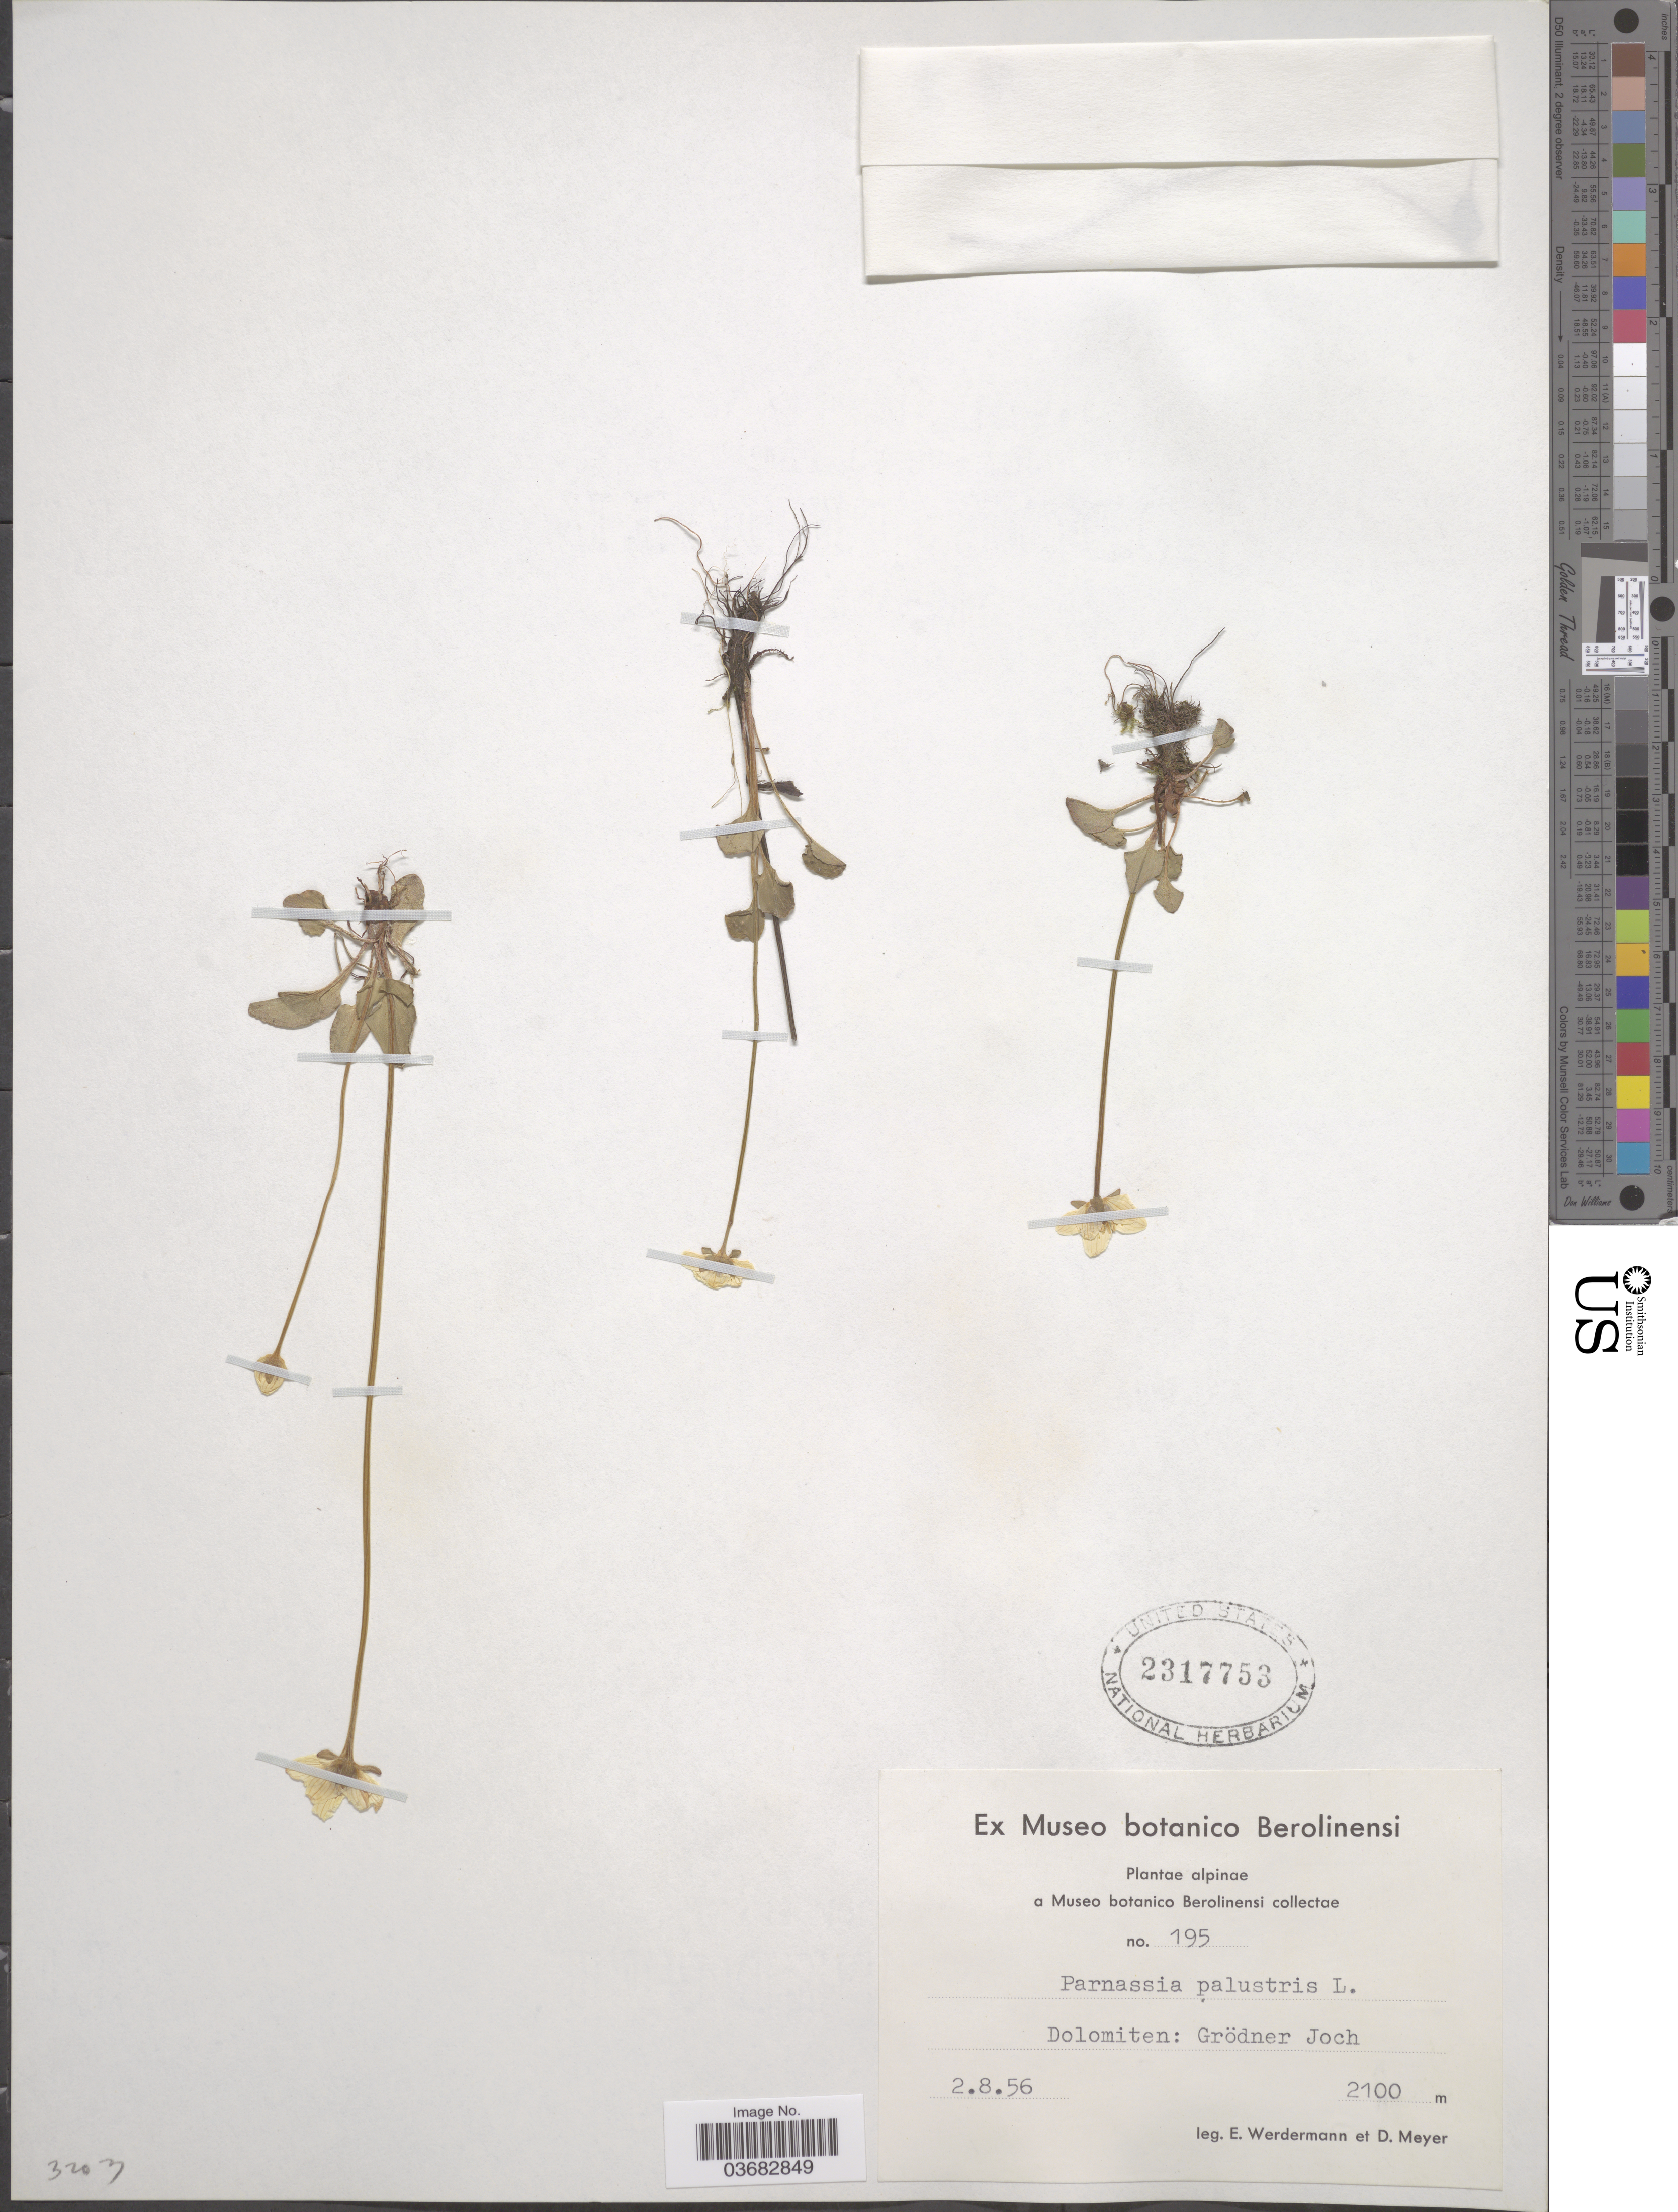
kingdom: Plantae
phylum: Tracheophyta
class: Magnoliopsida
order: Celastrales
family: Parnassiaceae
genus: Parnassia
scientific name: Parnassia palustris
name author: L.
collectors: E. Werdermann & D. Meyer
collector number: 195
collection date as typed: Transcribed d/m/y: 2/8/56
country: Italy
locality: Alpinae a Museo botanico Berolinensi. Dolomiten: Grödner Joch.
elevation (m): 2100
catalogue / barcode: US 2317753